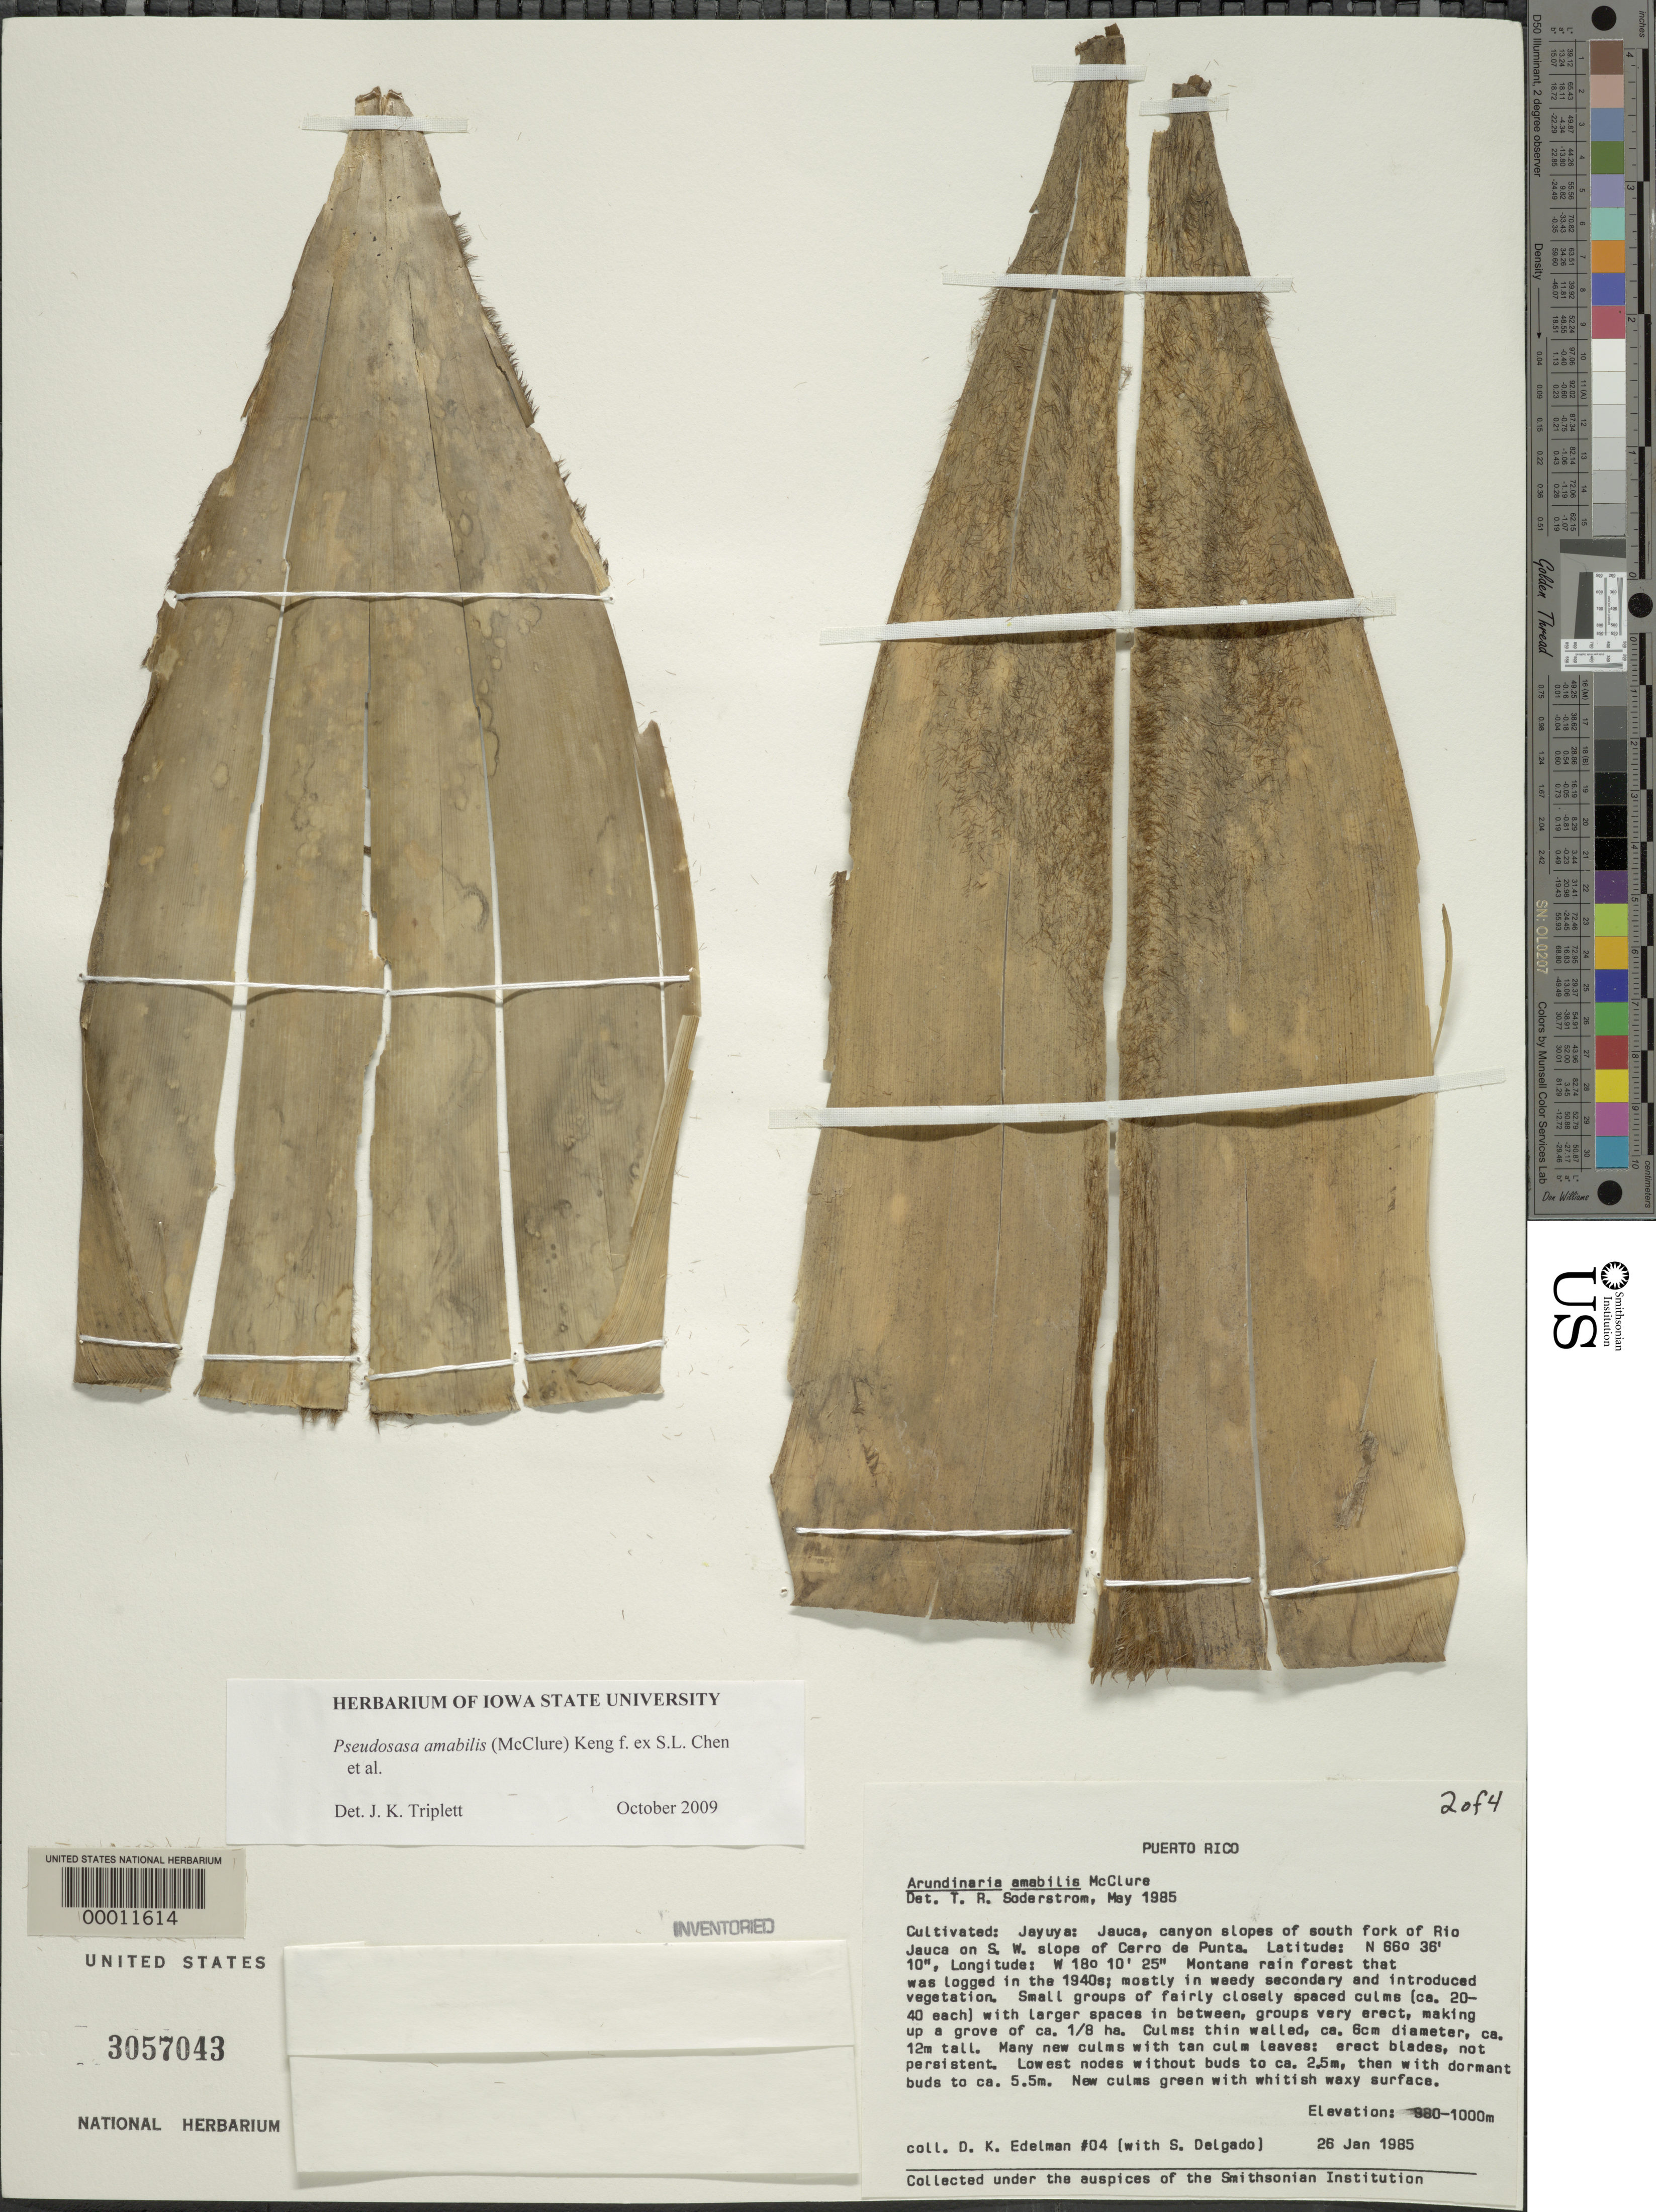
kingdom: Plantae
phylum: Tracheophyta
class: Liliopsida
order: Poales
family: Poaceae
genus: Pseudosasa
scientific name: Pseudosasa amabilis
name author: (McClure) Keng f.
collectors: D. Edelman & S. Delgado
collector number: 04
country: Puerto Rico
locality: Jayuya, Jauca, S fork of Rio Jauca, SW of Cerro de Punta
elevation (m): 980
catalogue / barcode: US 3057043